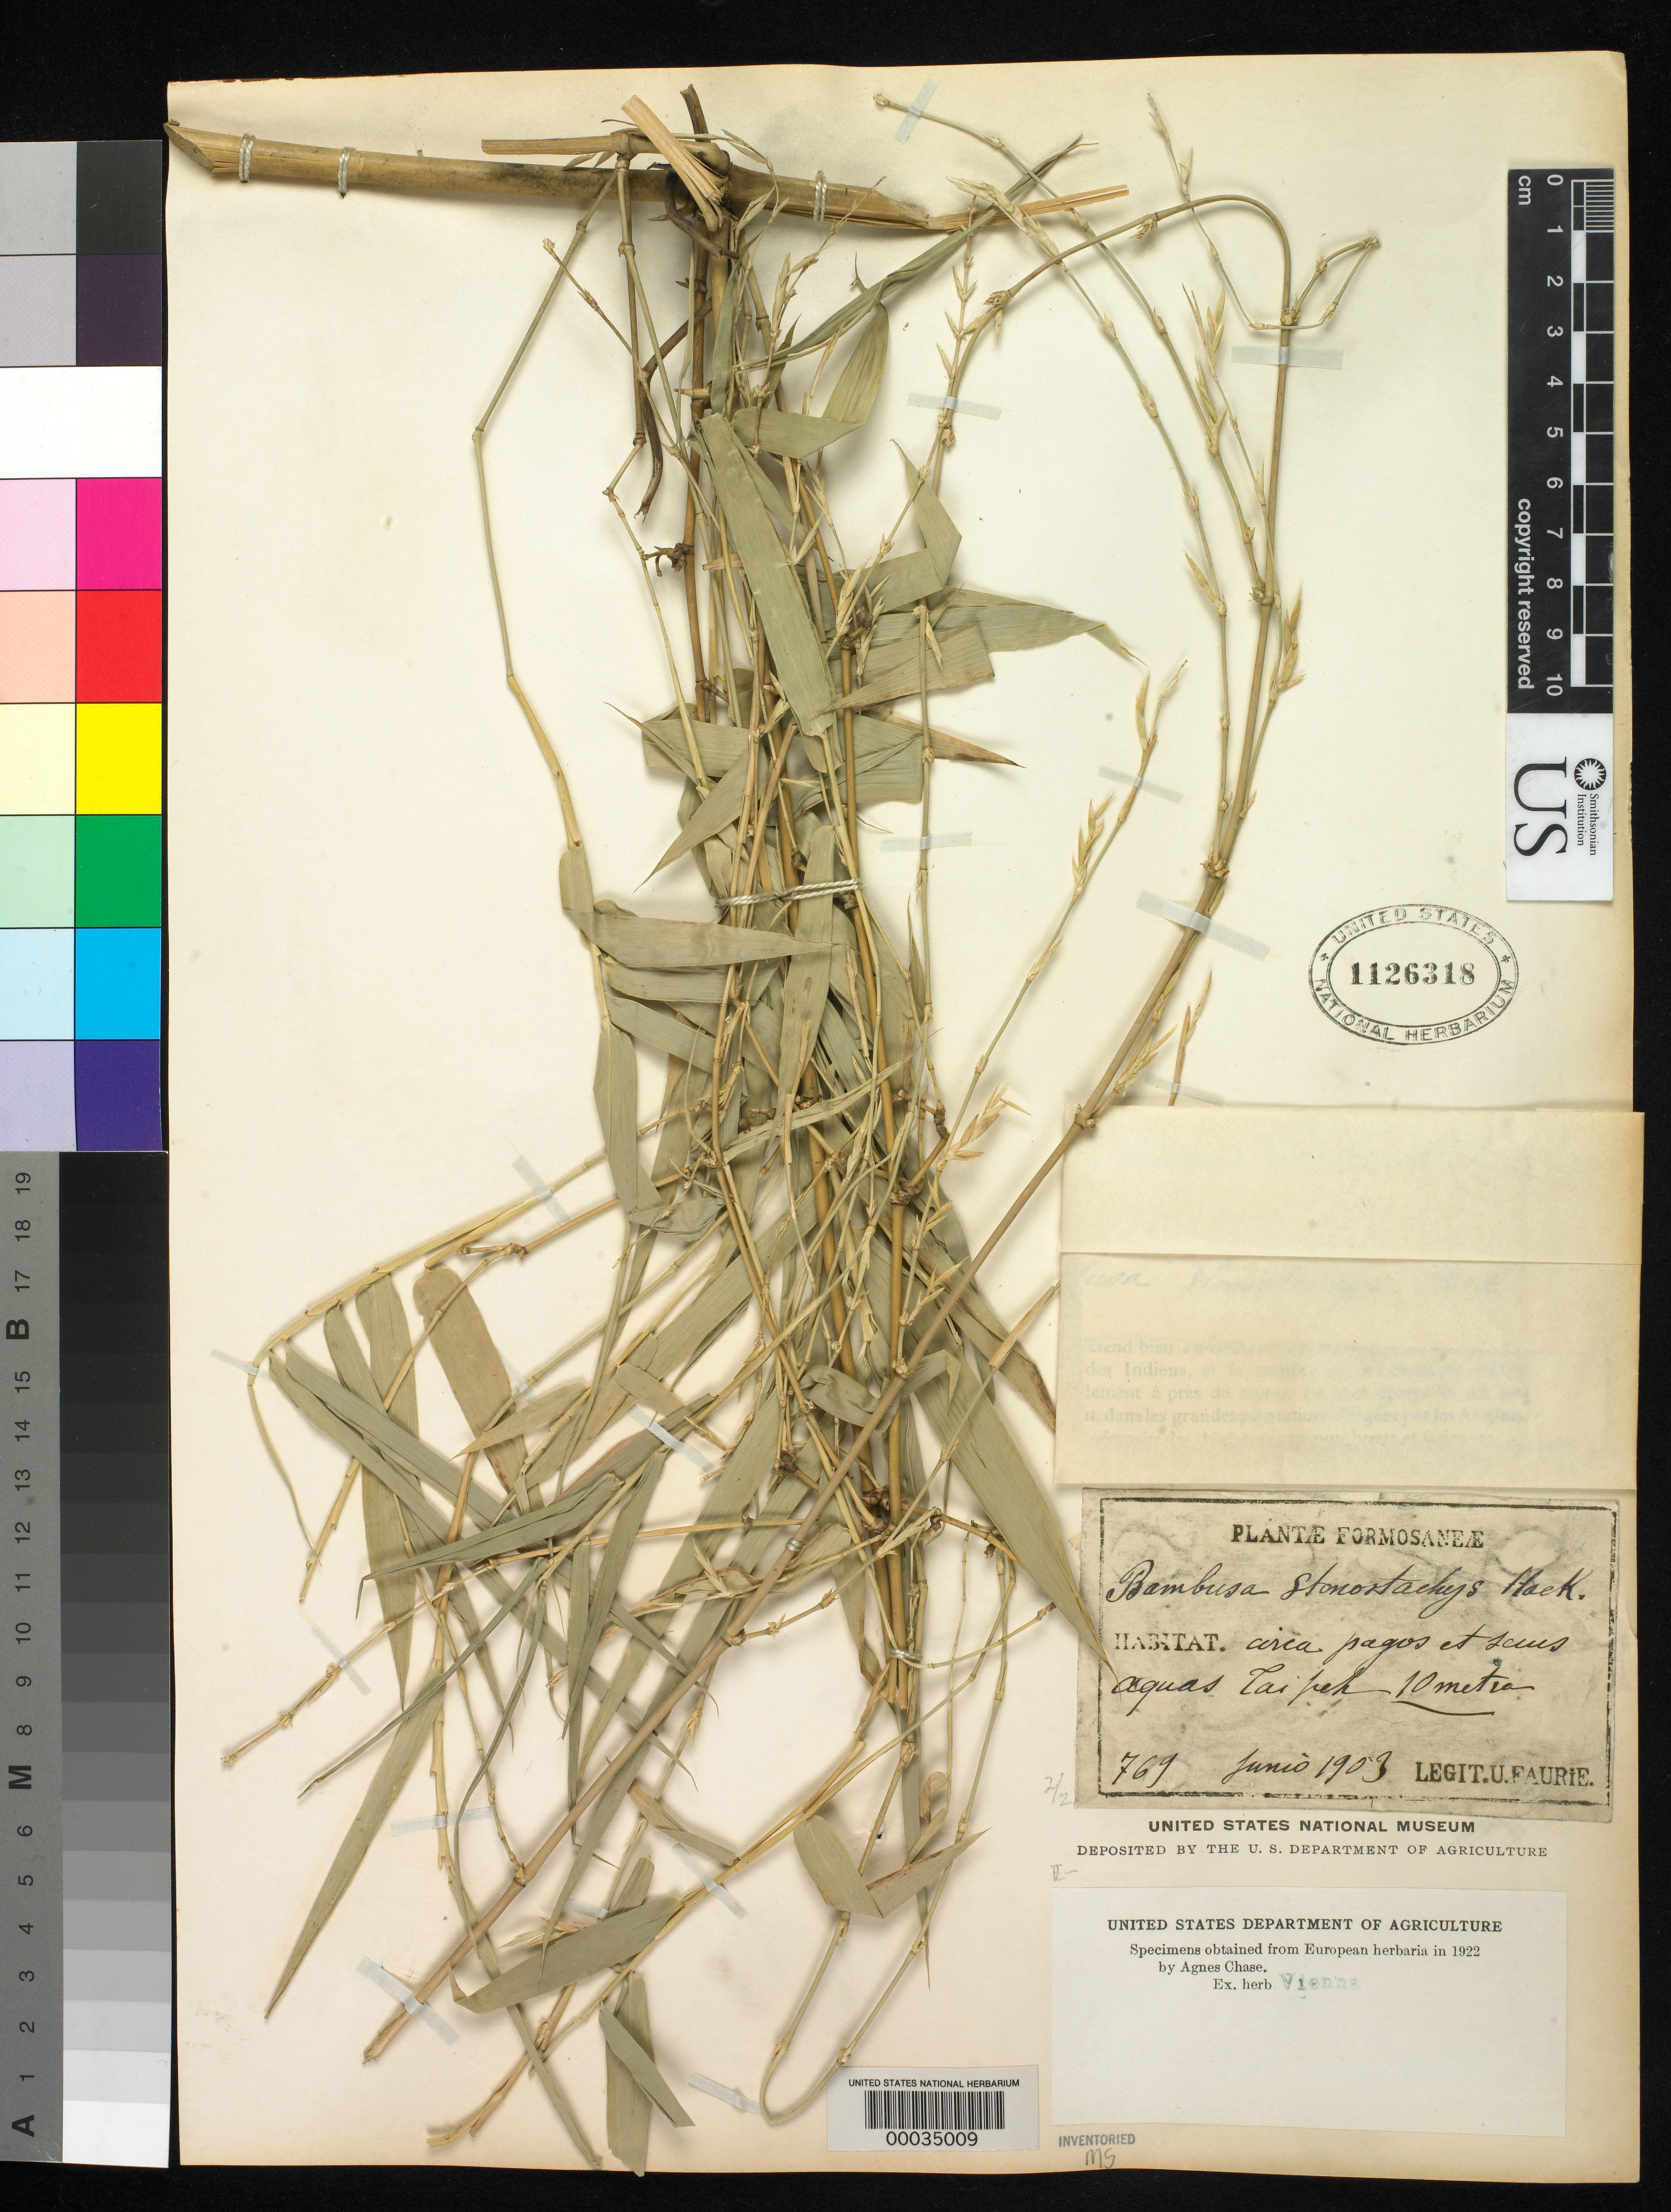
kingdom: Plantae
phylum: Tracheophyta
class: Liliopsida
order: Poales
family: Poaceae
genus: Bambusa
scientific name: Bambusa spinosa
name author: Roxb.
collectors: U. Faurie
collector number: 769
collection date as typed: Jun 1903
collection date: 1903-06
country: Taiwan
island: Taiwan [Formosa]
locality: Aquas taipeh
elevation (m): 10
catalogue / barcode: US 1126318